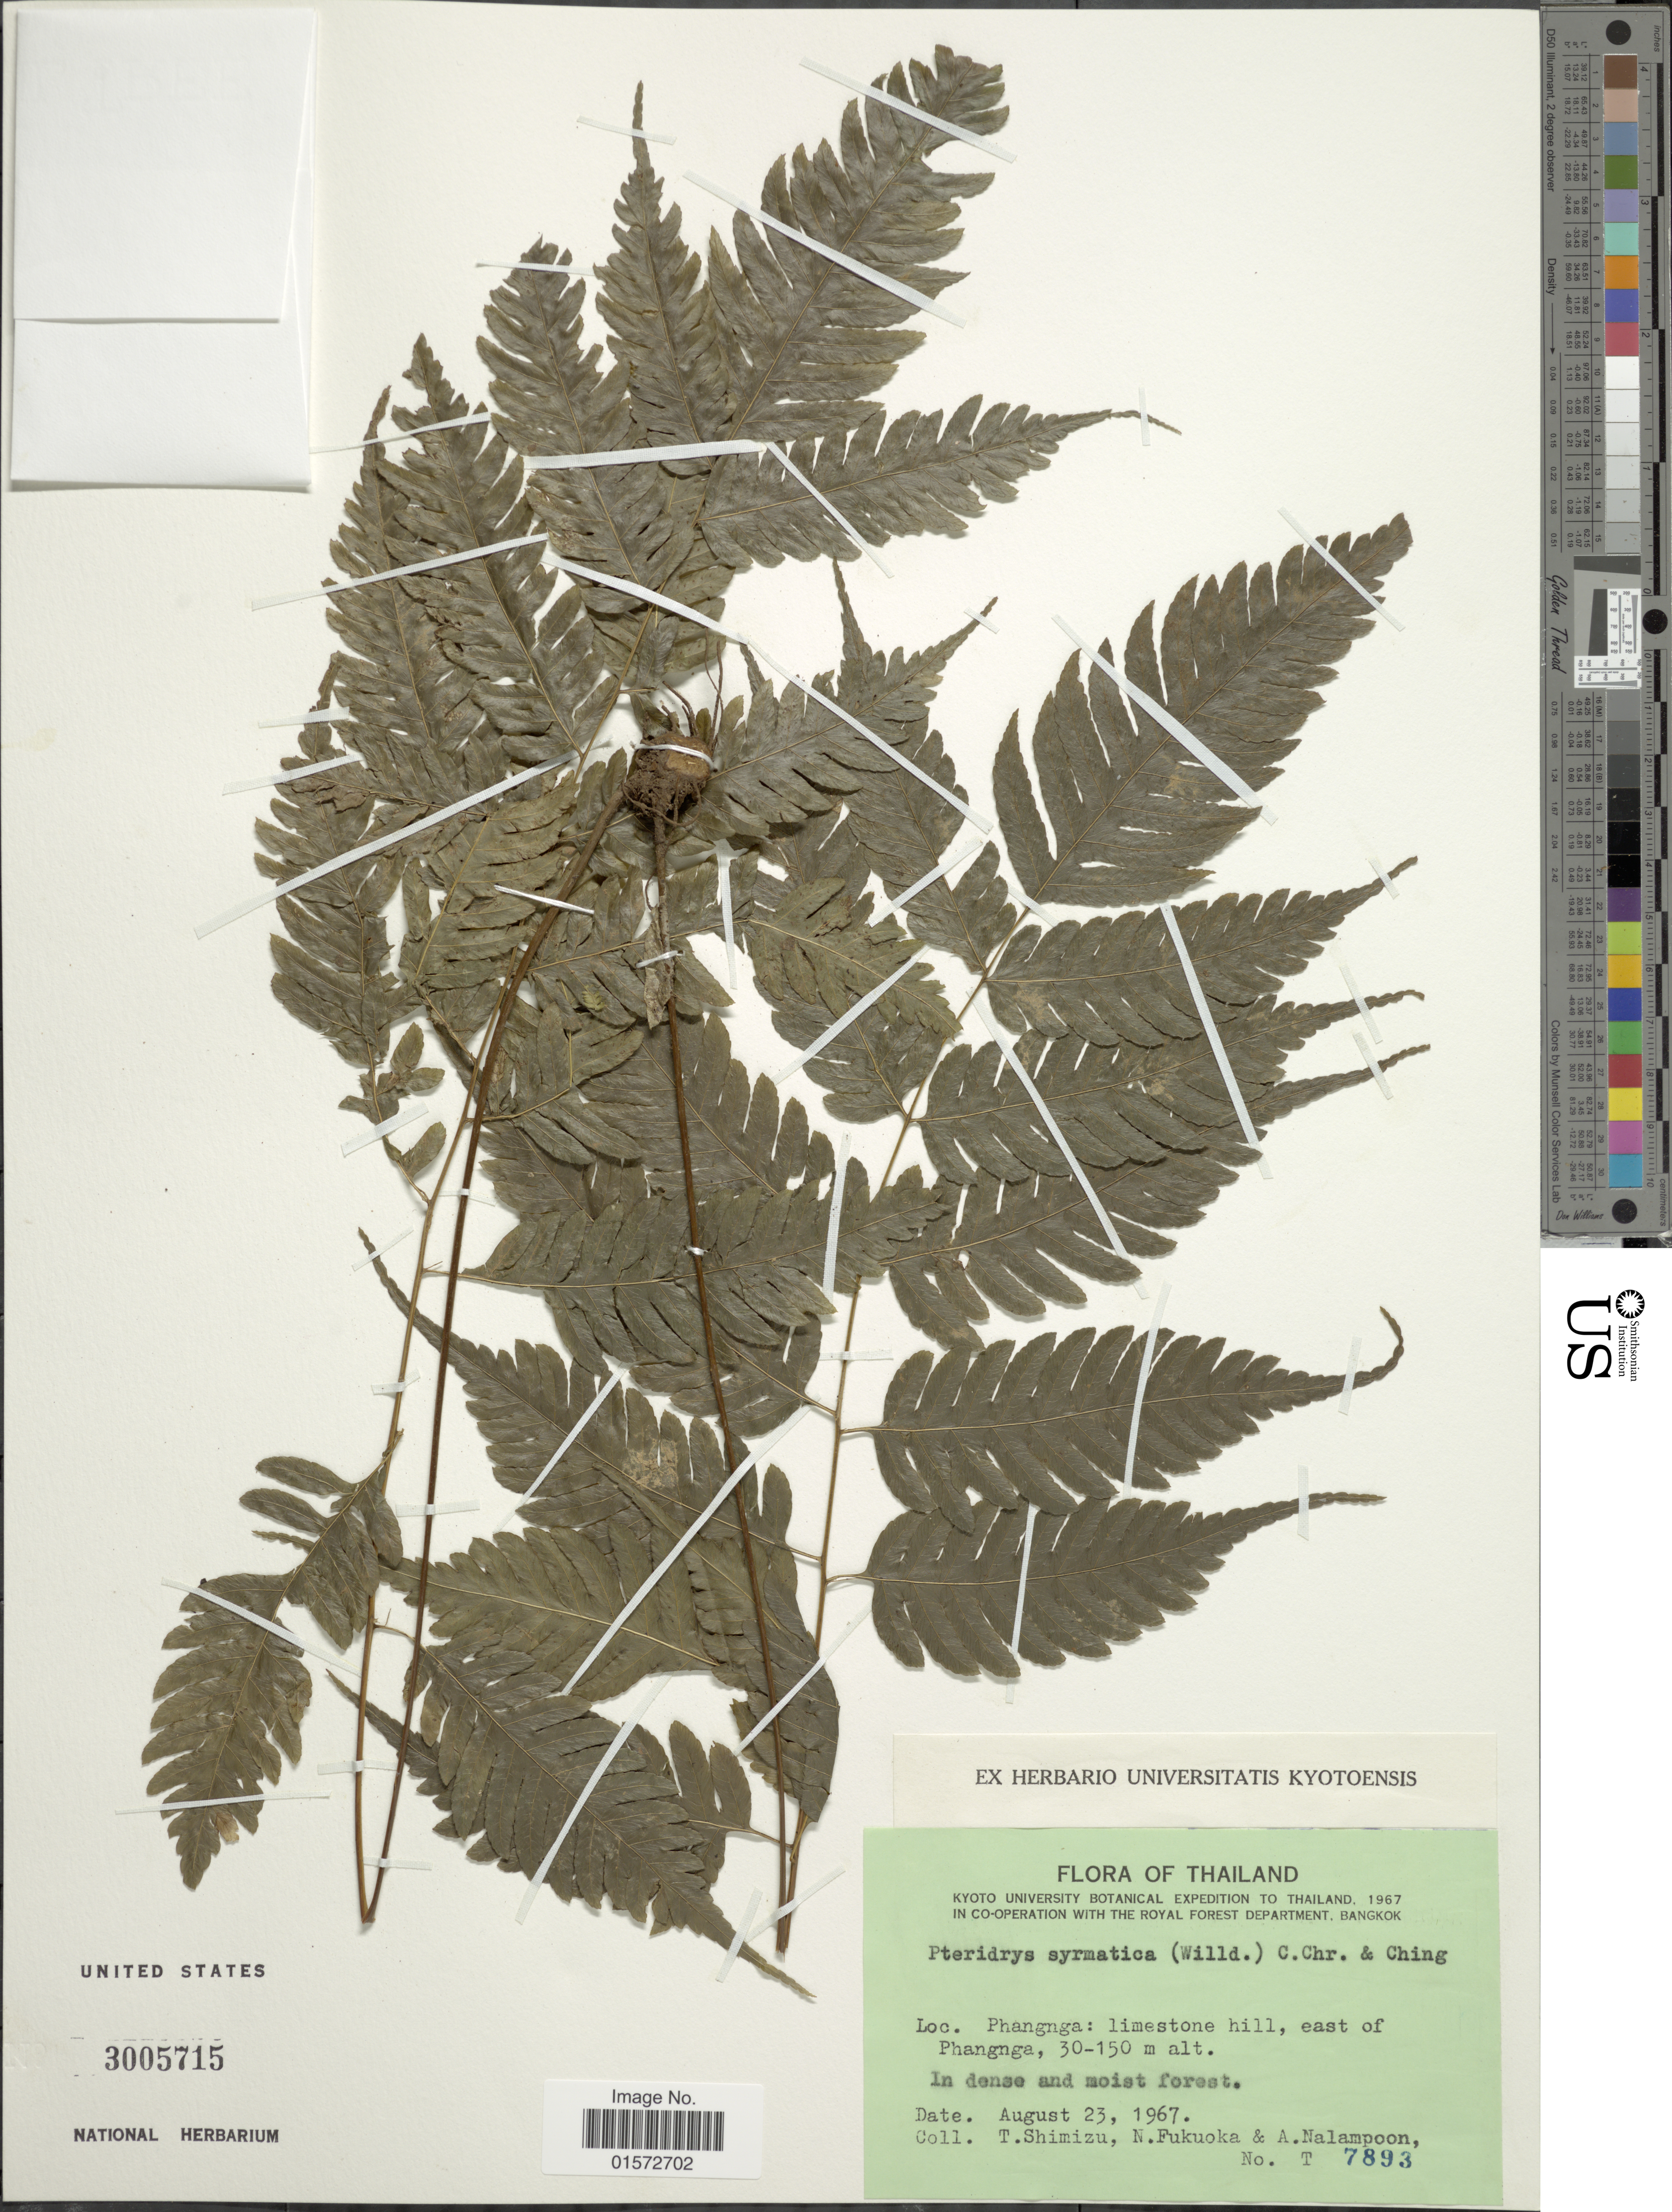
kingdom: Plantae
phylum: Tracheophyta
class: Polypodiopsida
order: Polypodiales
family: Tectariaceae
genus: Pteridrys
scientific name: Pteridrys syrmatica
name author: (Willd.) C. Chr. & Ching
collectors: T. Shimizu, N. Fukuoka & A. Nalampoon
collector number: T 7893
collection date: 1967-08-23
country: Thailand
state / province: Phang Nga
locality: Phangnga: Limestone hill, east of Phangnga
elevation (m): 30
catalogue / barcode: US 3005715